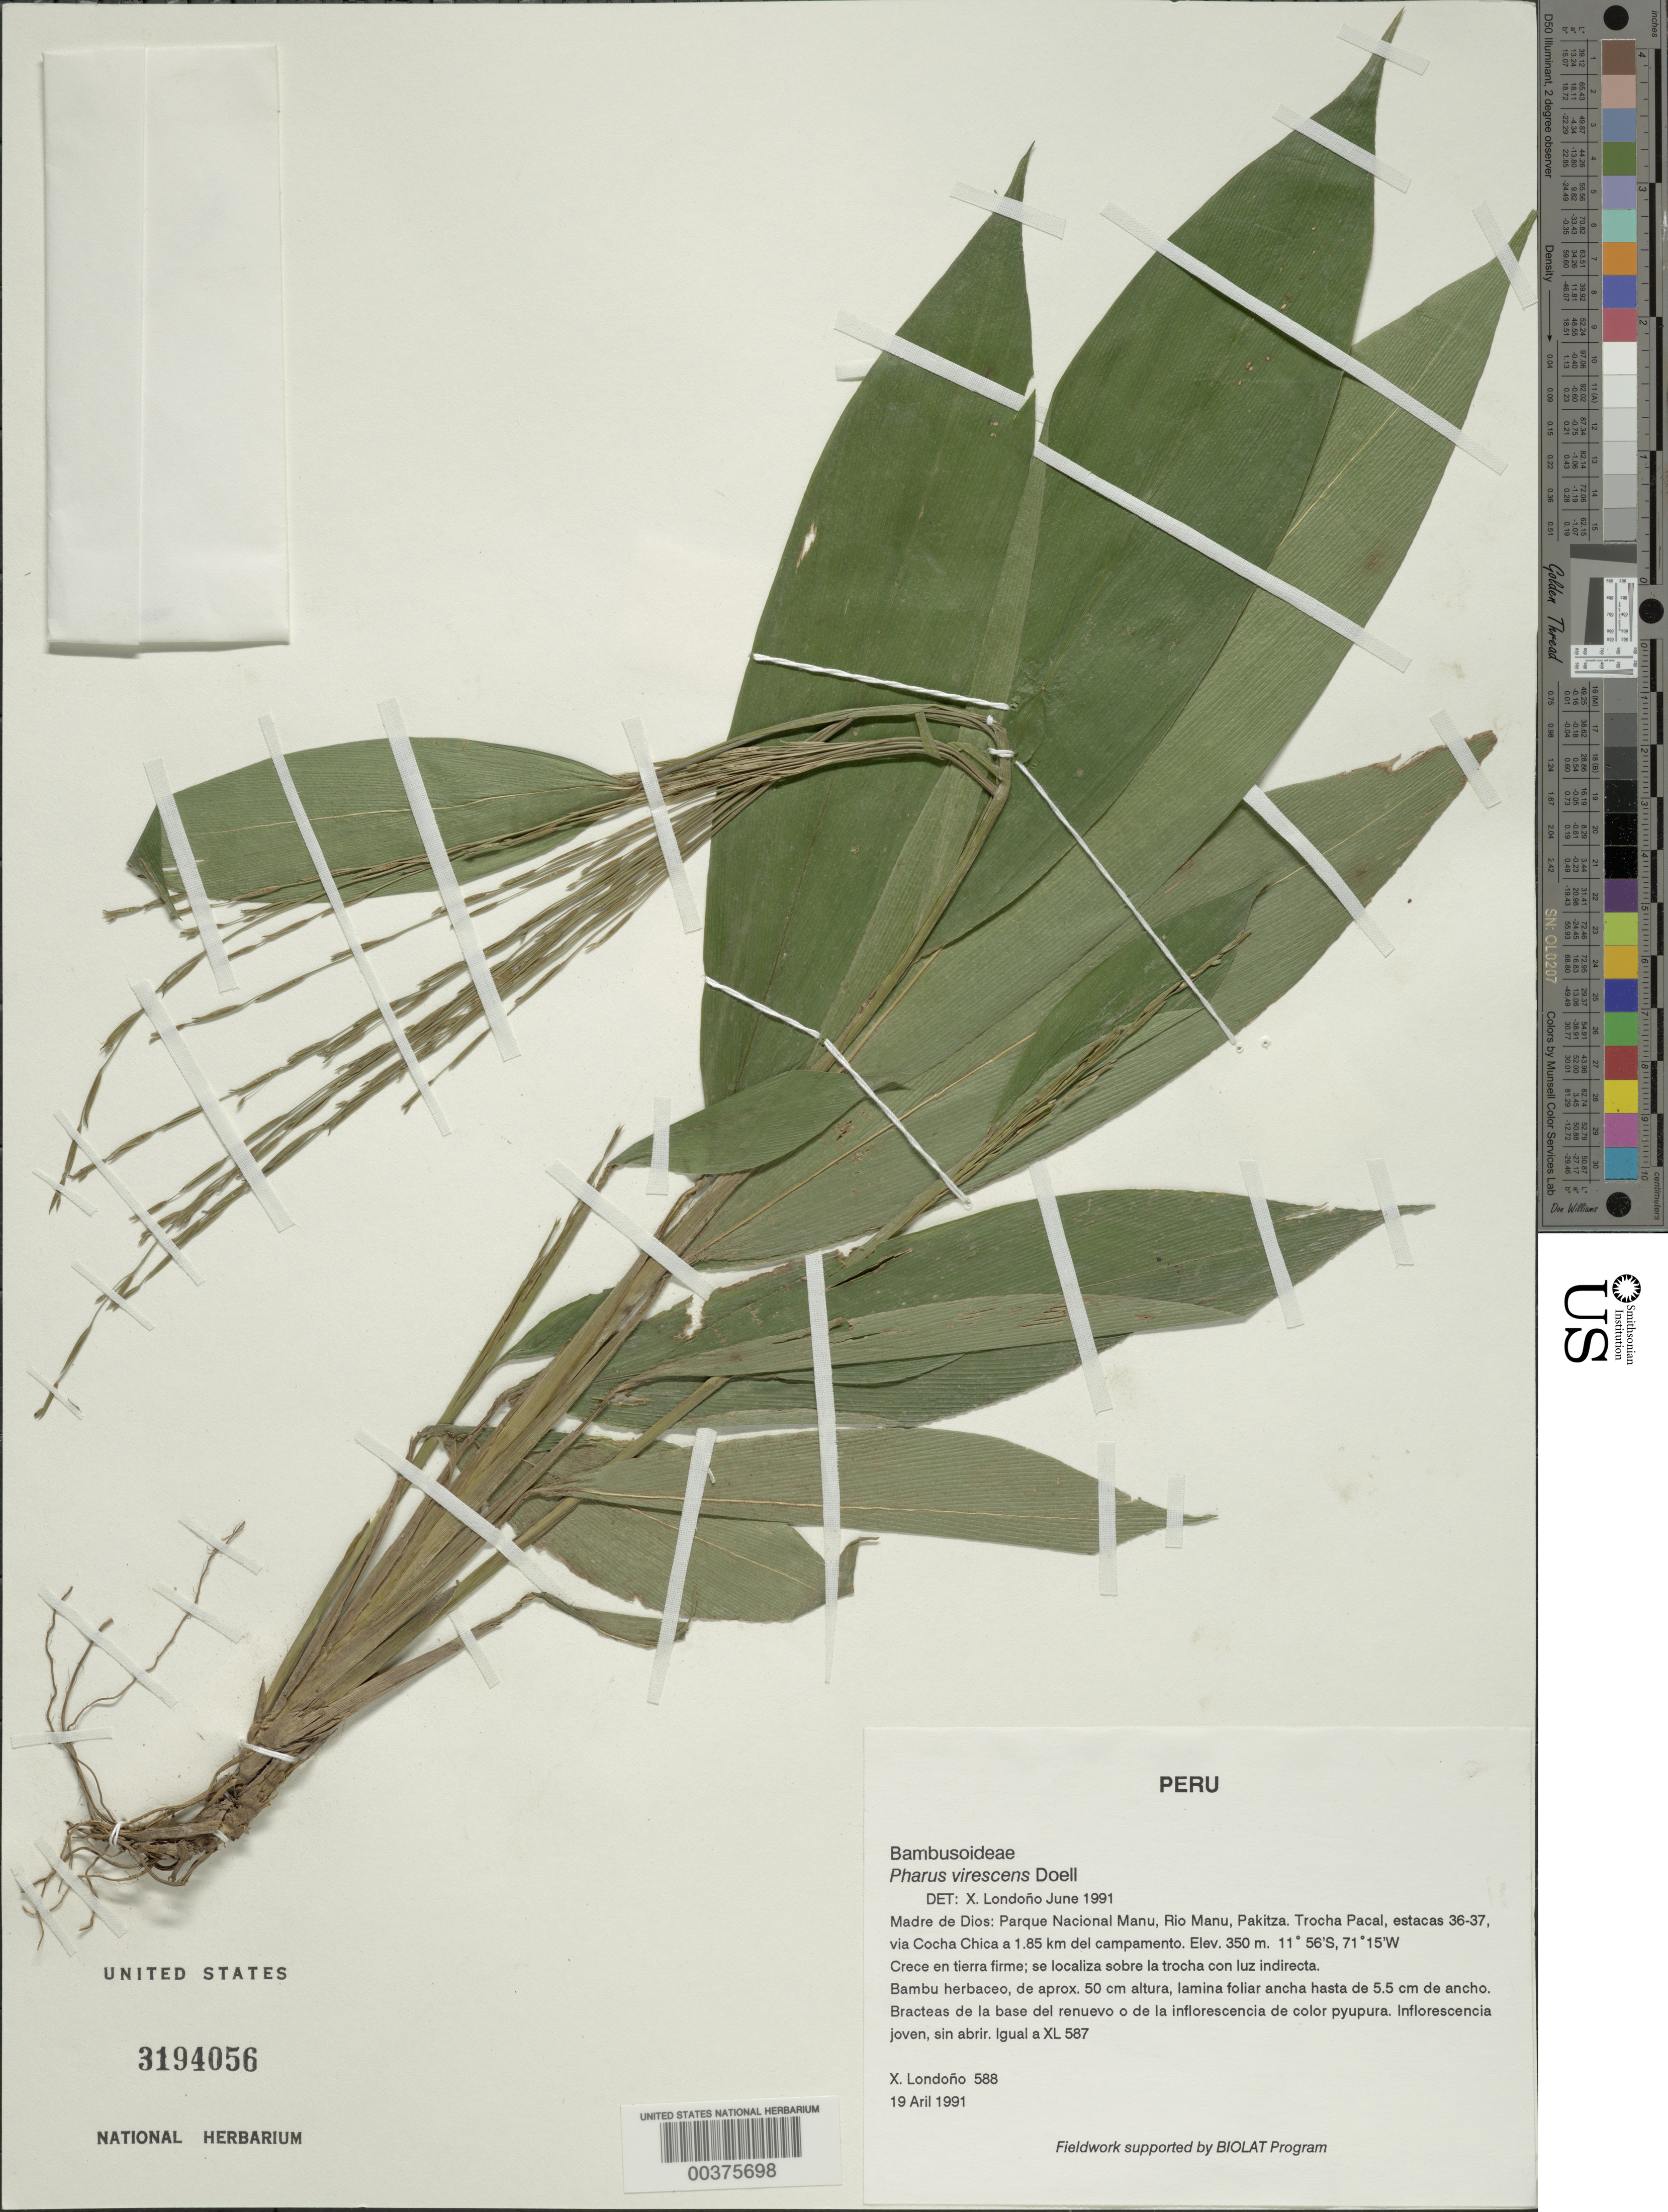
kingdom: Plantae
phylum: Tracheophyta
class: Liliopsida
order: Poales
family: Poaceae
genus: Pharus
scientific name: Pharus virescens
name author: Döll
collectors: X. Londoño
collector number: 588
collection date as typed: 19 Apr 1991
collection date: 1991-04-19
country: Peru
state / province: Madre de Dios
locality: Parque nacional manu, rio manu, pakitza; trocha pacal, estaca 36-37, via cocha chica a 1.85 km del campamento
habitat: En tierra firme; se localiza sobre la trocha con luz indirecta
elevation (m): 350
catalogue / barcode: US 3194056